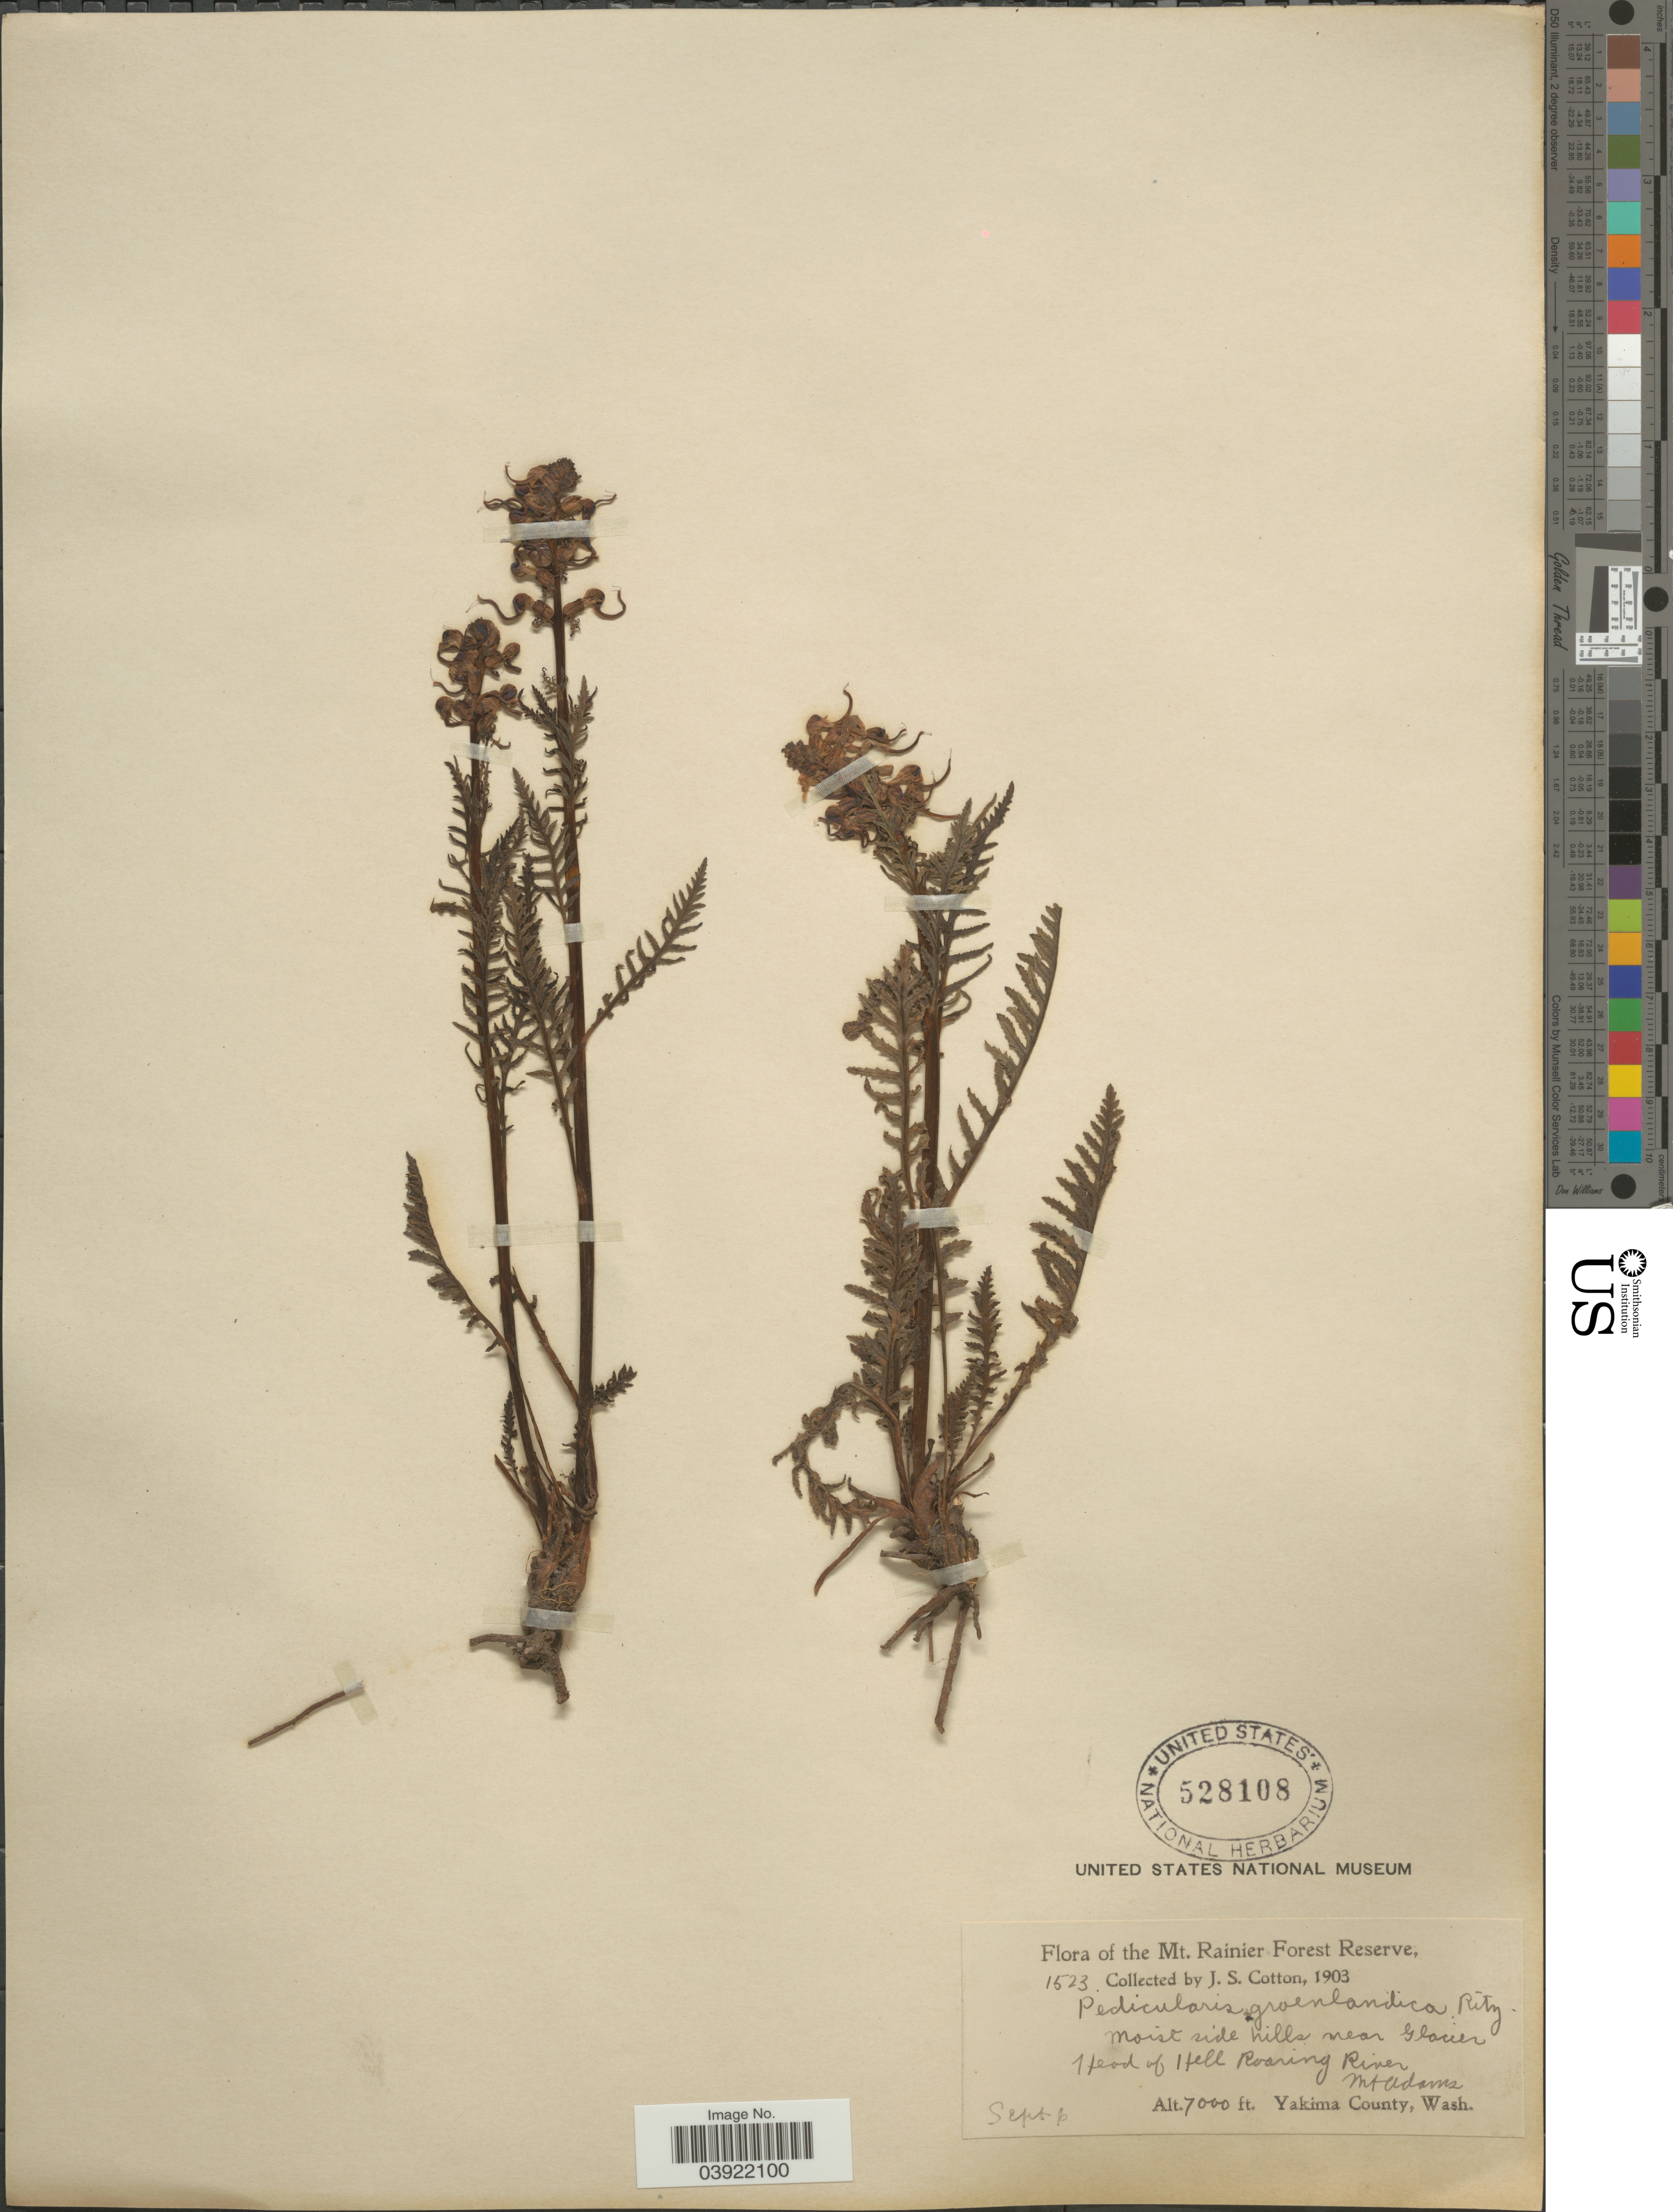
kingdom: Plantae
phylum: Tracheophyta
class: Magnoliopsida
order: Lamiales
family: Orobanchaceae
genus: Pedicularis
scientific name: Pedicularis groenlandica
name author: Retz.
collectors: J. S. Cotton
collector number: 1523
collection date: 1903-09-06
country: United States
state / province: Washington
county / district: Yakima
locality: Mt. Rainier Forest Reserve, Moist side hills near Glacier Head of Hell Roaring River Mt Adams. Yakima County.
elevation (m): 2134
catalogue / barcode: US 528108